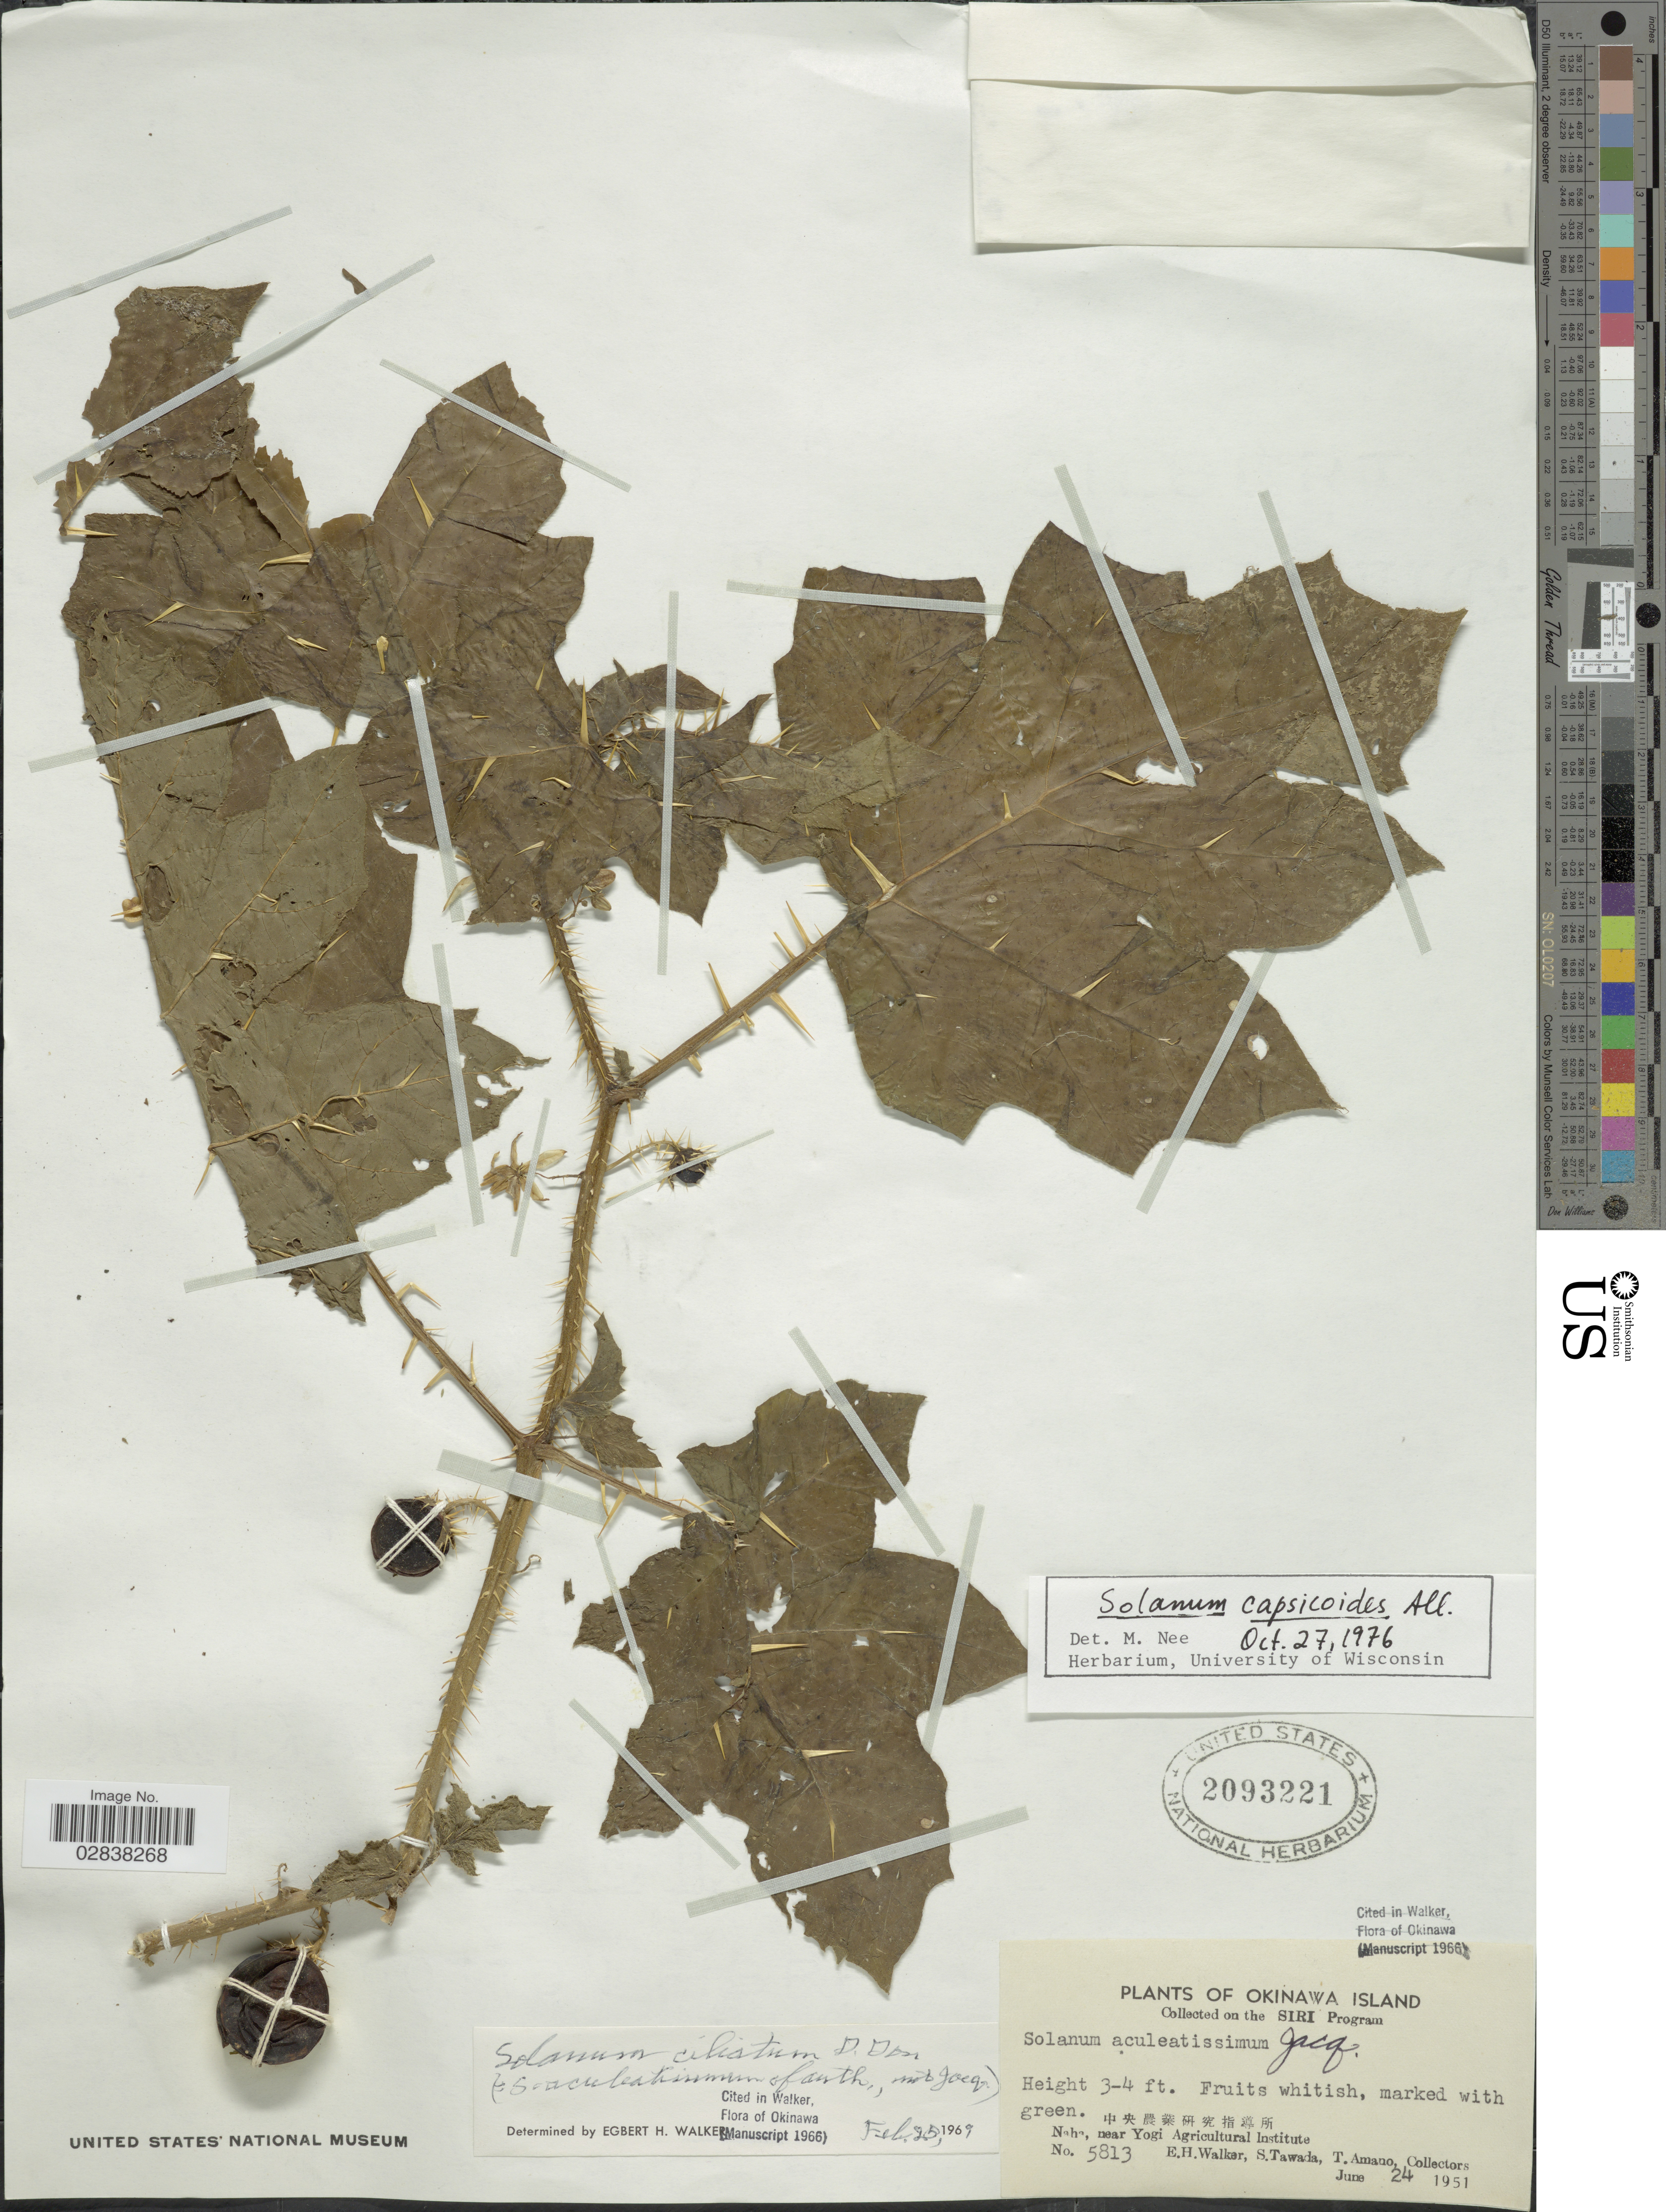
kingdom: Plantae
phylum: Tracheophyta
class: Magnoliopsida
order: Solanales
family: Solanaceae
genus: Solanum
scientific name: Solanum capsicoides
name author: All.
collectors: E. H. Walker, S. Tawada & T. Amano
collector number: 5813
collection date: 1951-06-24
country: Japan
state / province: Okinawa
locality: Okinawa Island, X, Naha, near Yogi Agricultural Institute.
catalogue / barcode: US 2093221